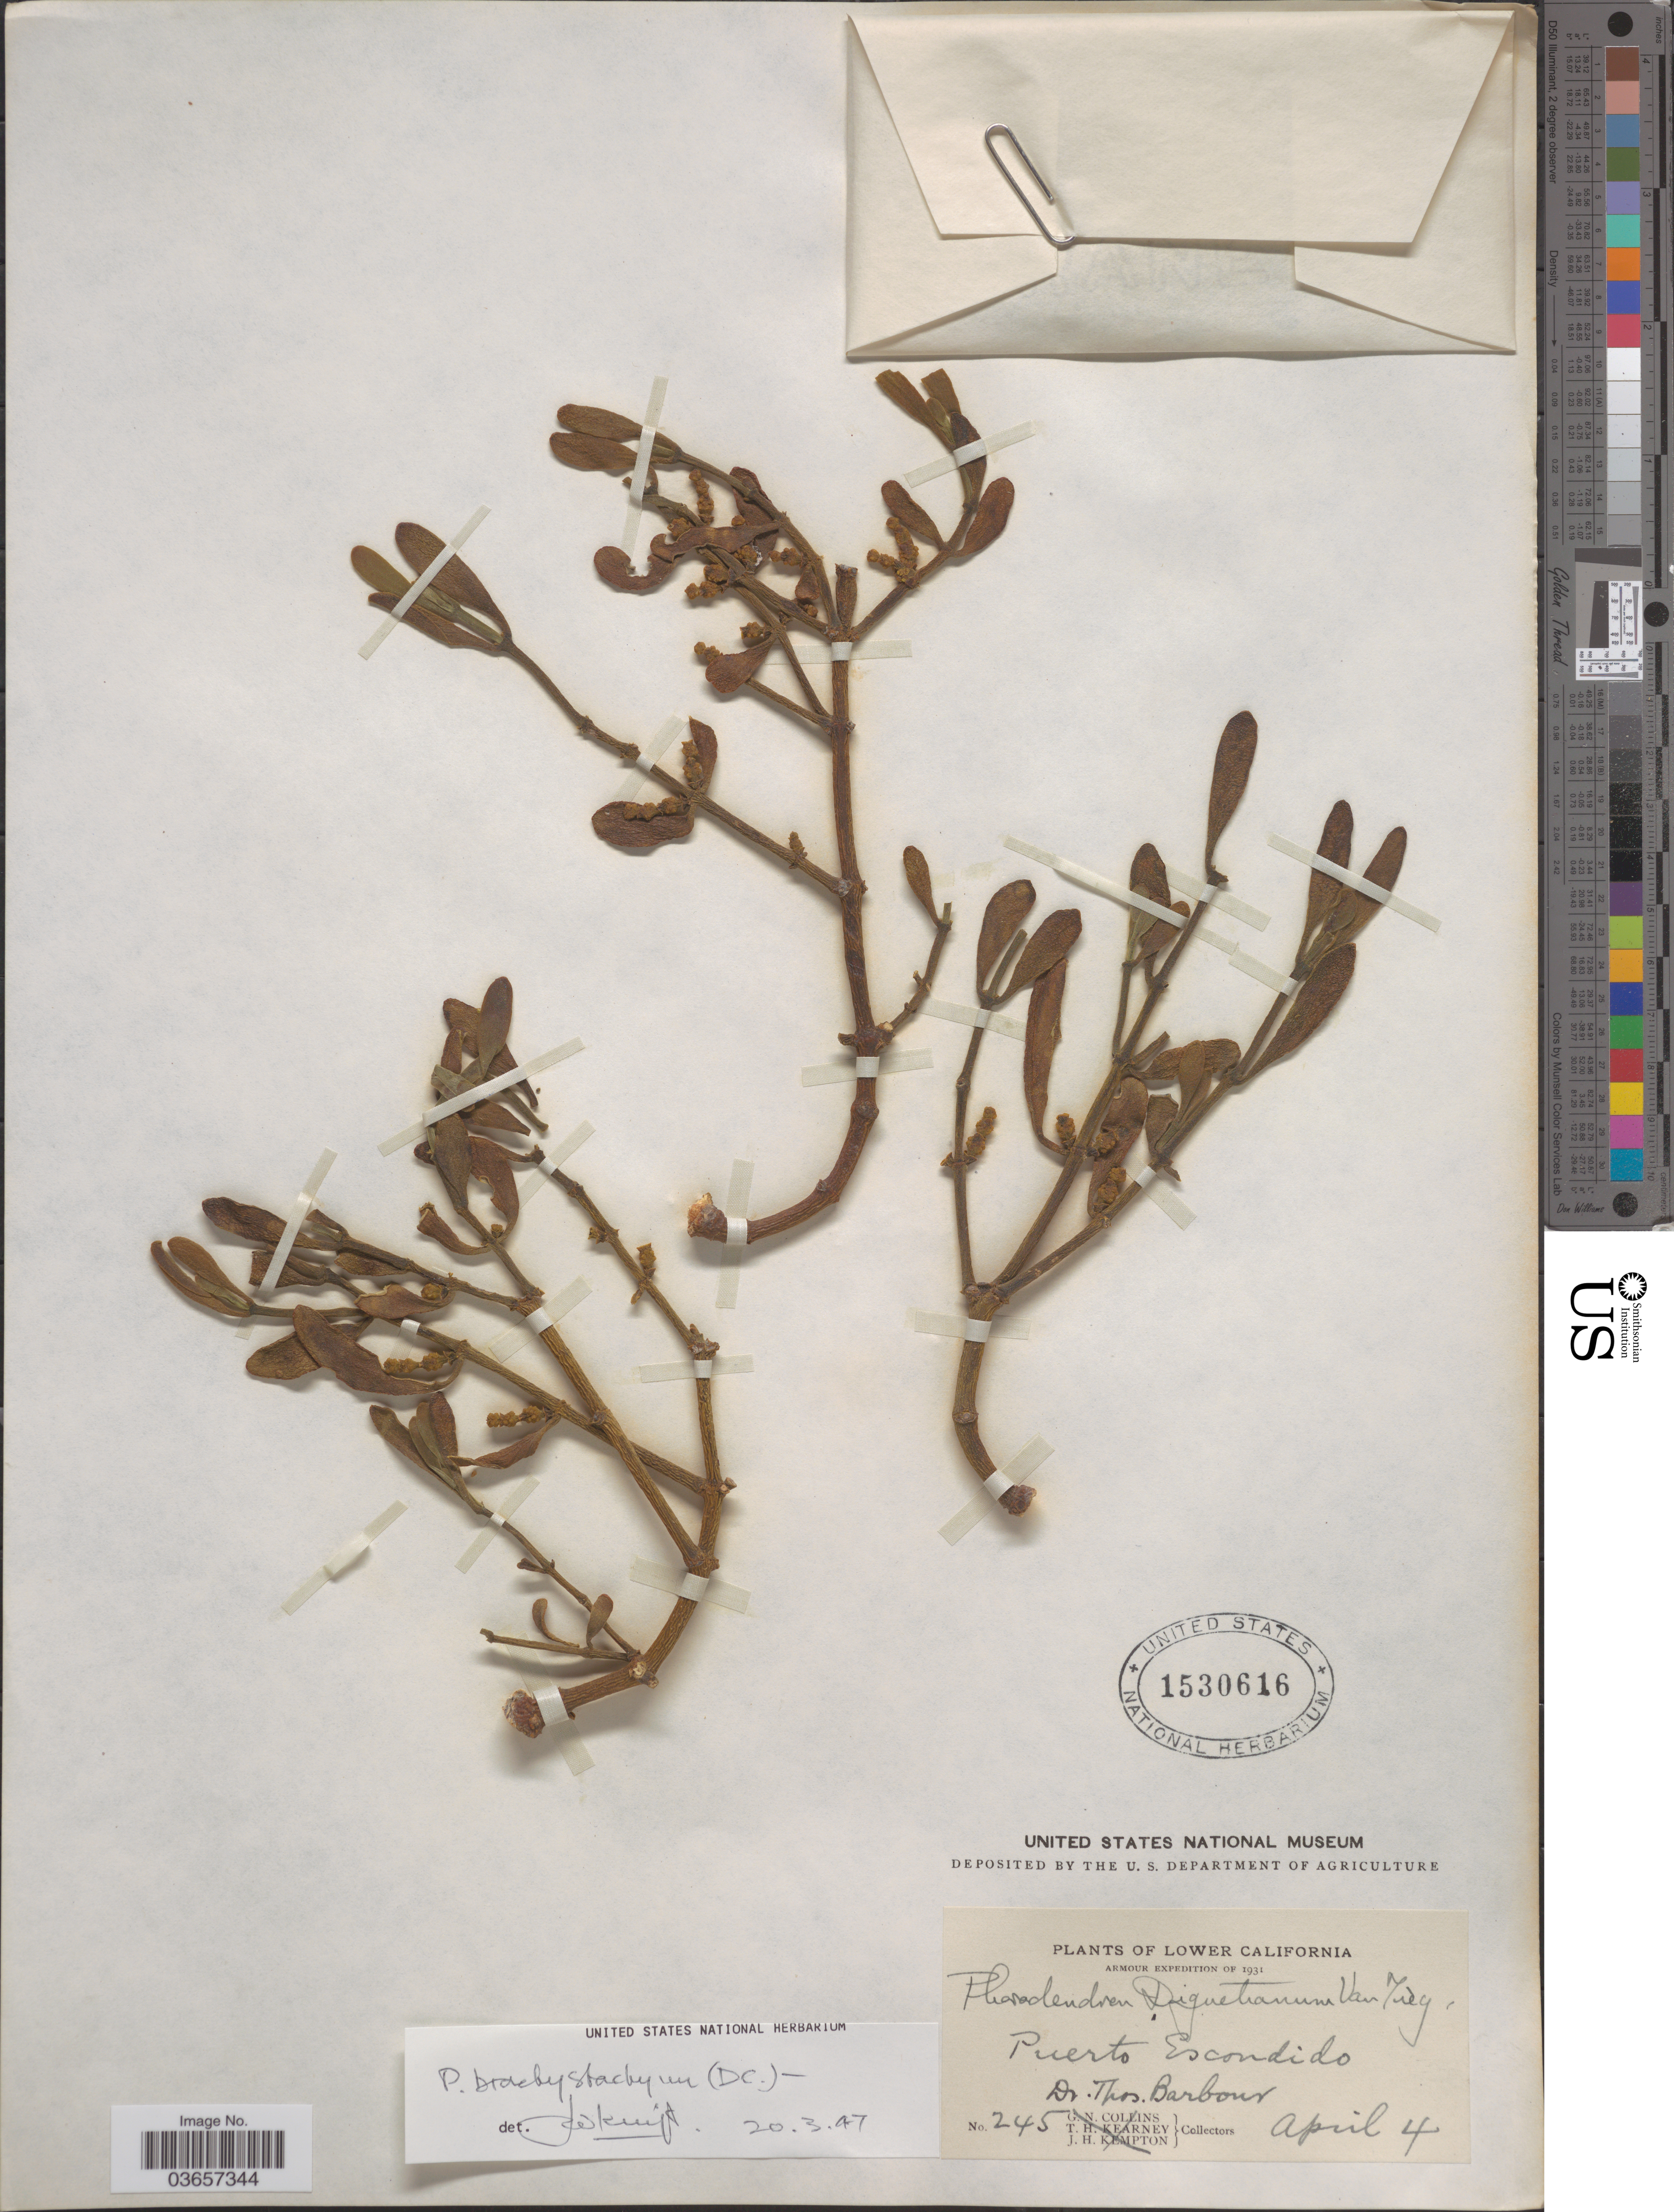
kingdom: Plantae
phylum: Tracheophyta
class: Magnoliopsida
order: Santalales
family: Viscaceae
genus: Phoradendron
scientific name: Phoradendron brachystachyum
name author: (DC.) Oliv.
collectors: T. Barbour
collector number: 245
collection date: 1931-04-04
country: Mexico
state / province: Baja California Sur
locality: Lower California. Puerto Escondido.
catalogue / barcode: US 1530616